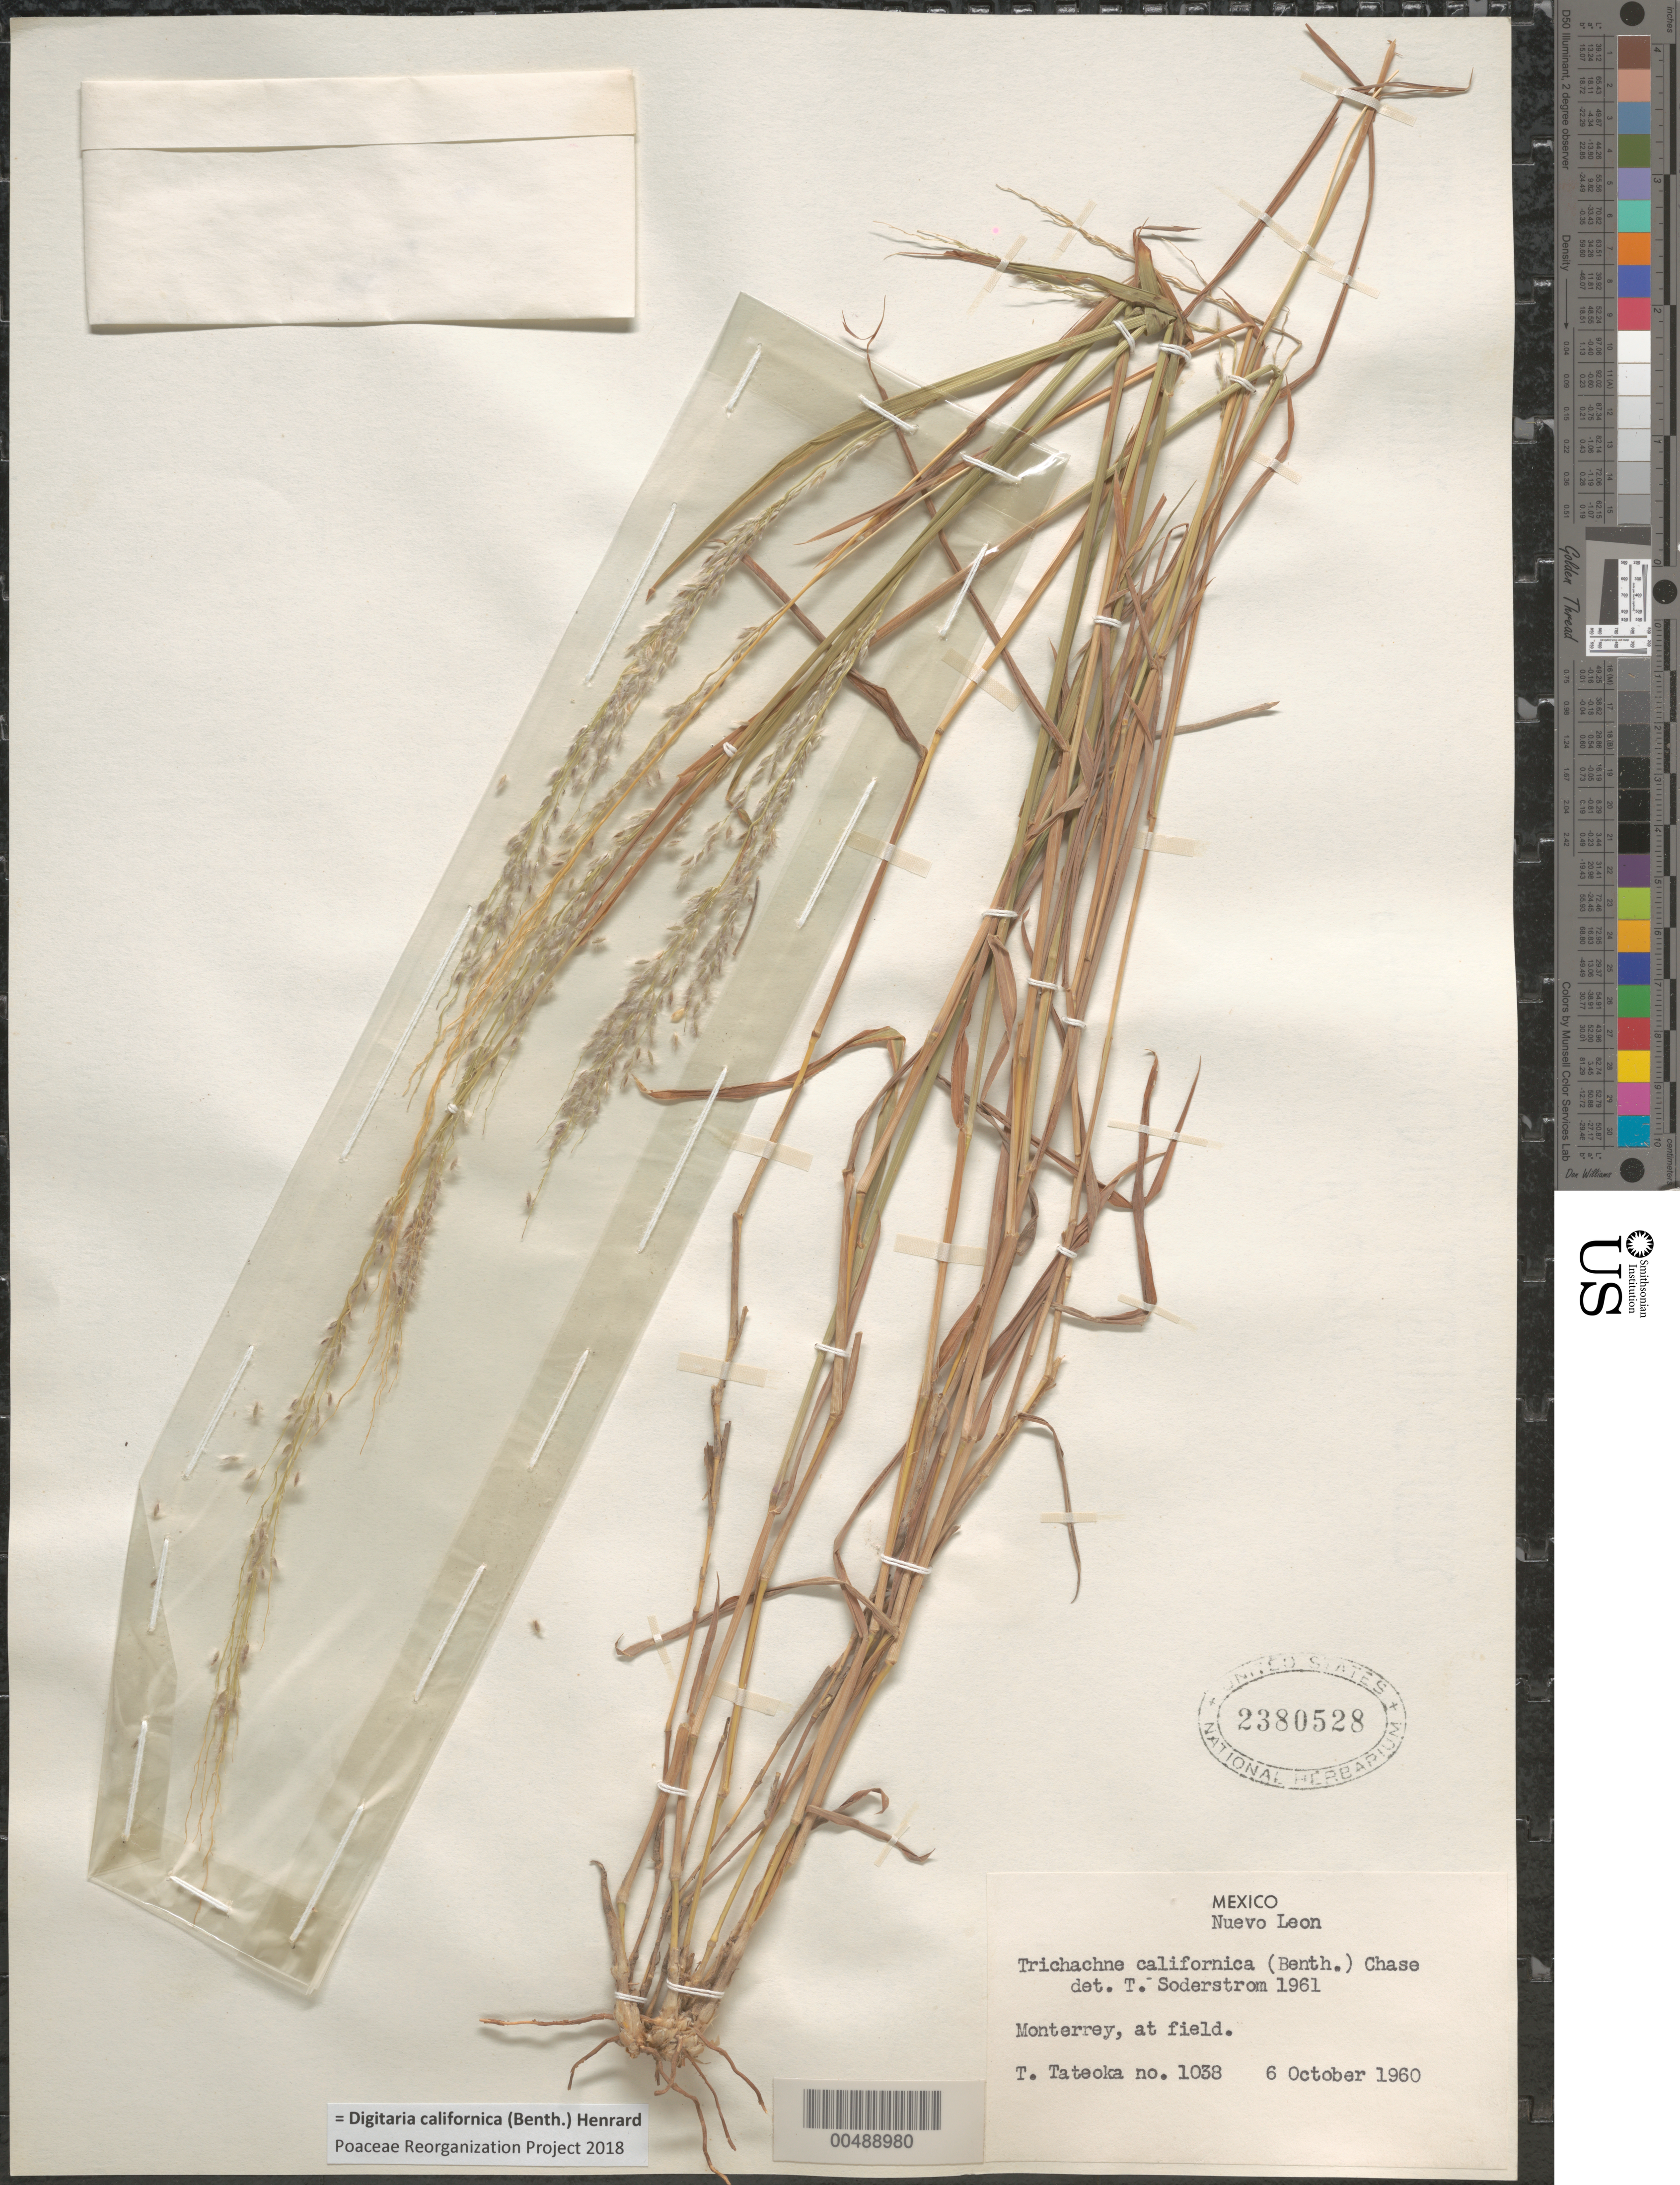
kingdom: Plantae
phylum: Tracheophyta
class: Liliopsida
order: Poales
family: Poaceae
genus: Digitaria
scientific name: Digitaria californica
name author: (Benth.) Henr.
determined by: Soderstrom, T. R.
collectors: T. Tateoka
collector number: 1038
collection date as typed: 6 Oct 1960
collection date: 1960-10-06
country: Mexico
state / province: Nuevo León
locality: Monterrey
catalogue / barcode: US 2380528